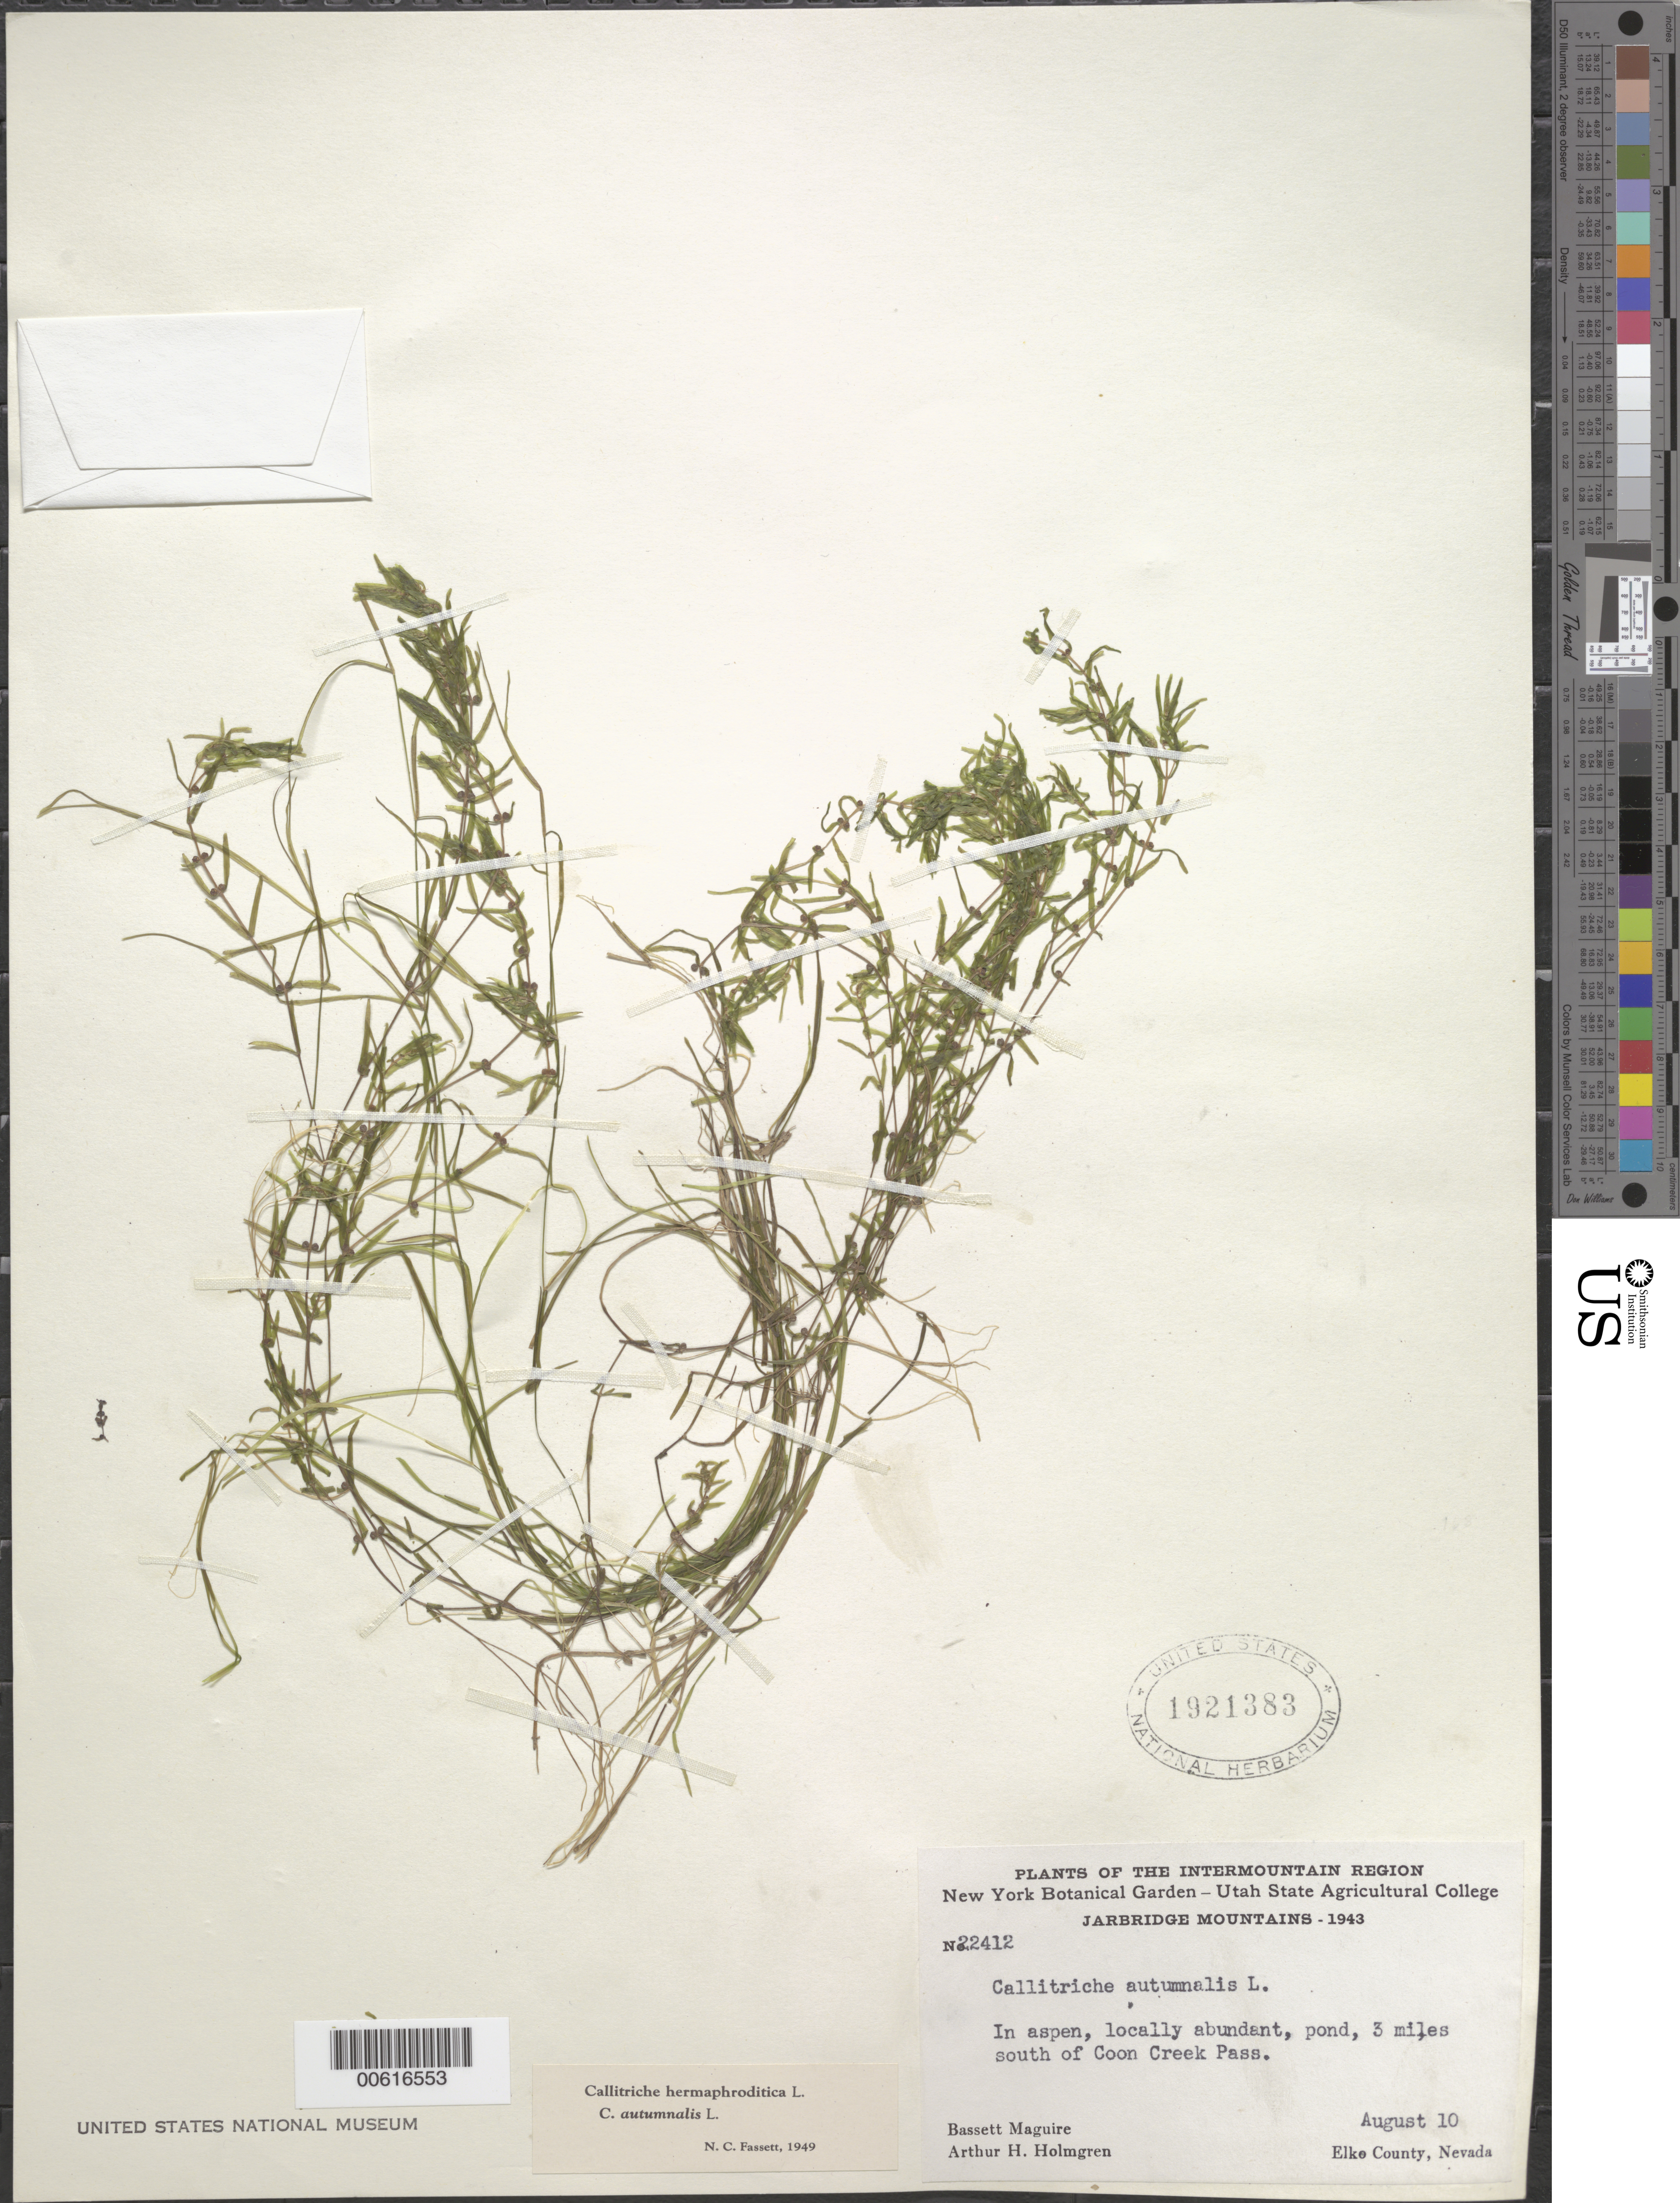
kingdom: Plantae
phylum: Tracheophyta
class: Magnoliopsida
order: Lamiales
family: Plantaginaceae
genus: Callitriche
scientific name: Callitriche hermaphroditica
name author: L.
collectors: B. Maguire & A. H. Holmgren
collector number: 22412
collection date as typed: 10 Aug 1943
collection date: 1943-08-10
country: United States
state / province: Nevada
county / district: Elko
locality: S of Coon Creek Pass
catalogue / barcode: US 1921383